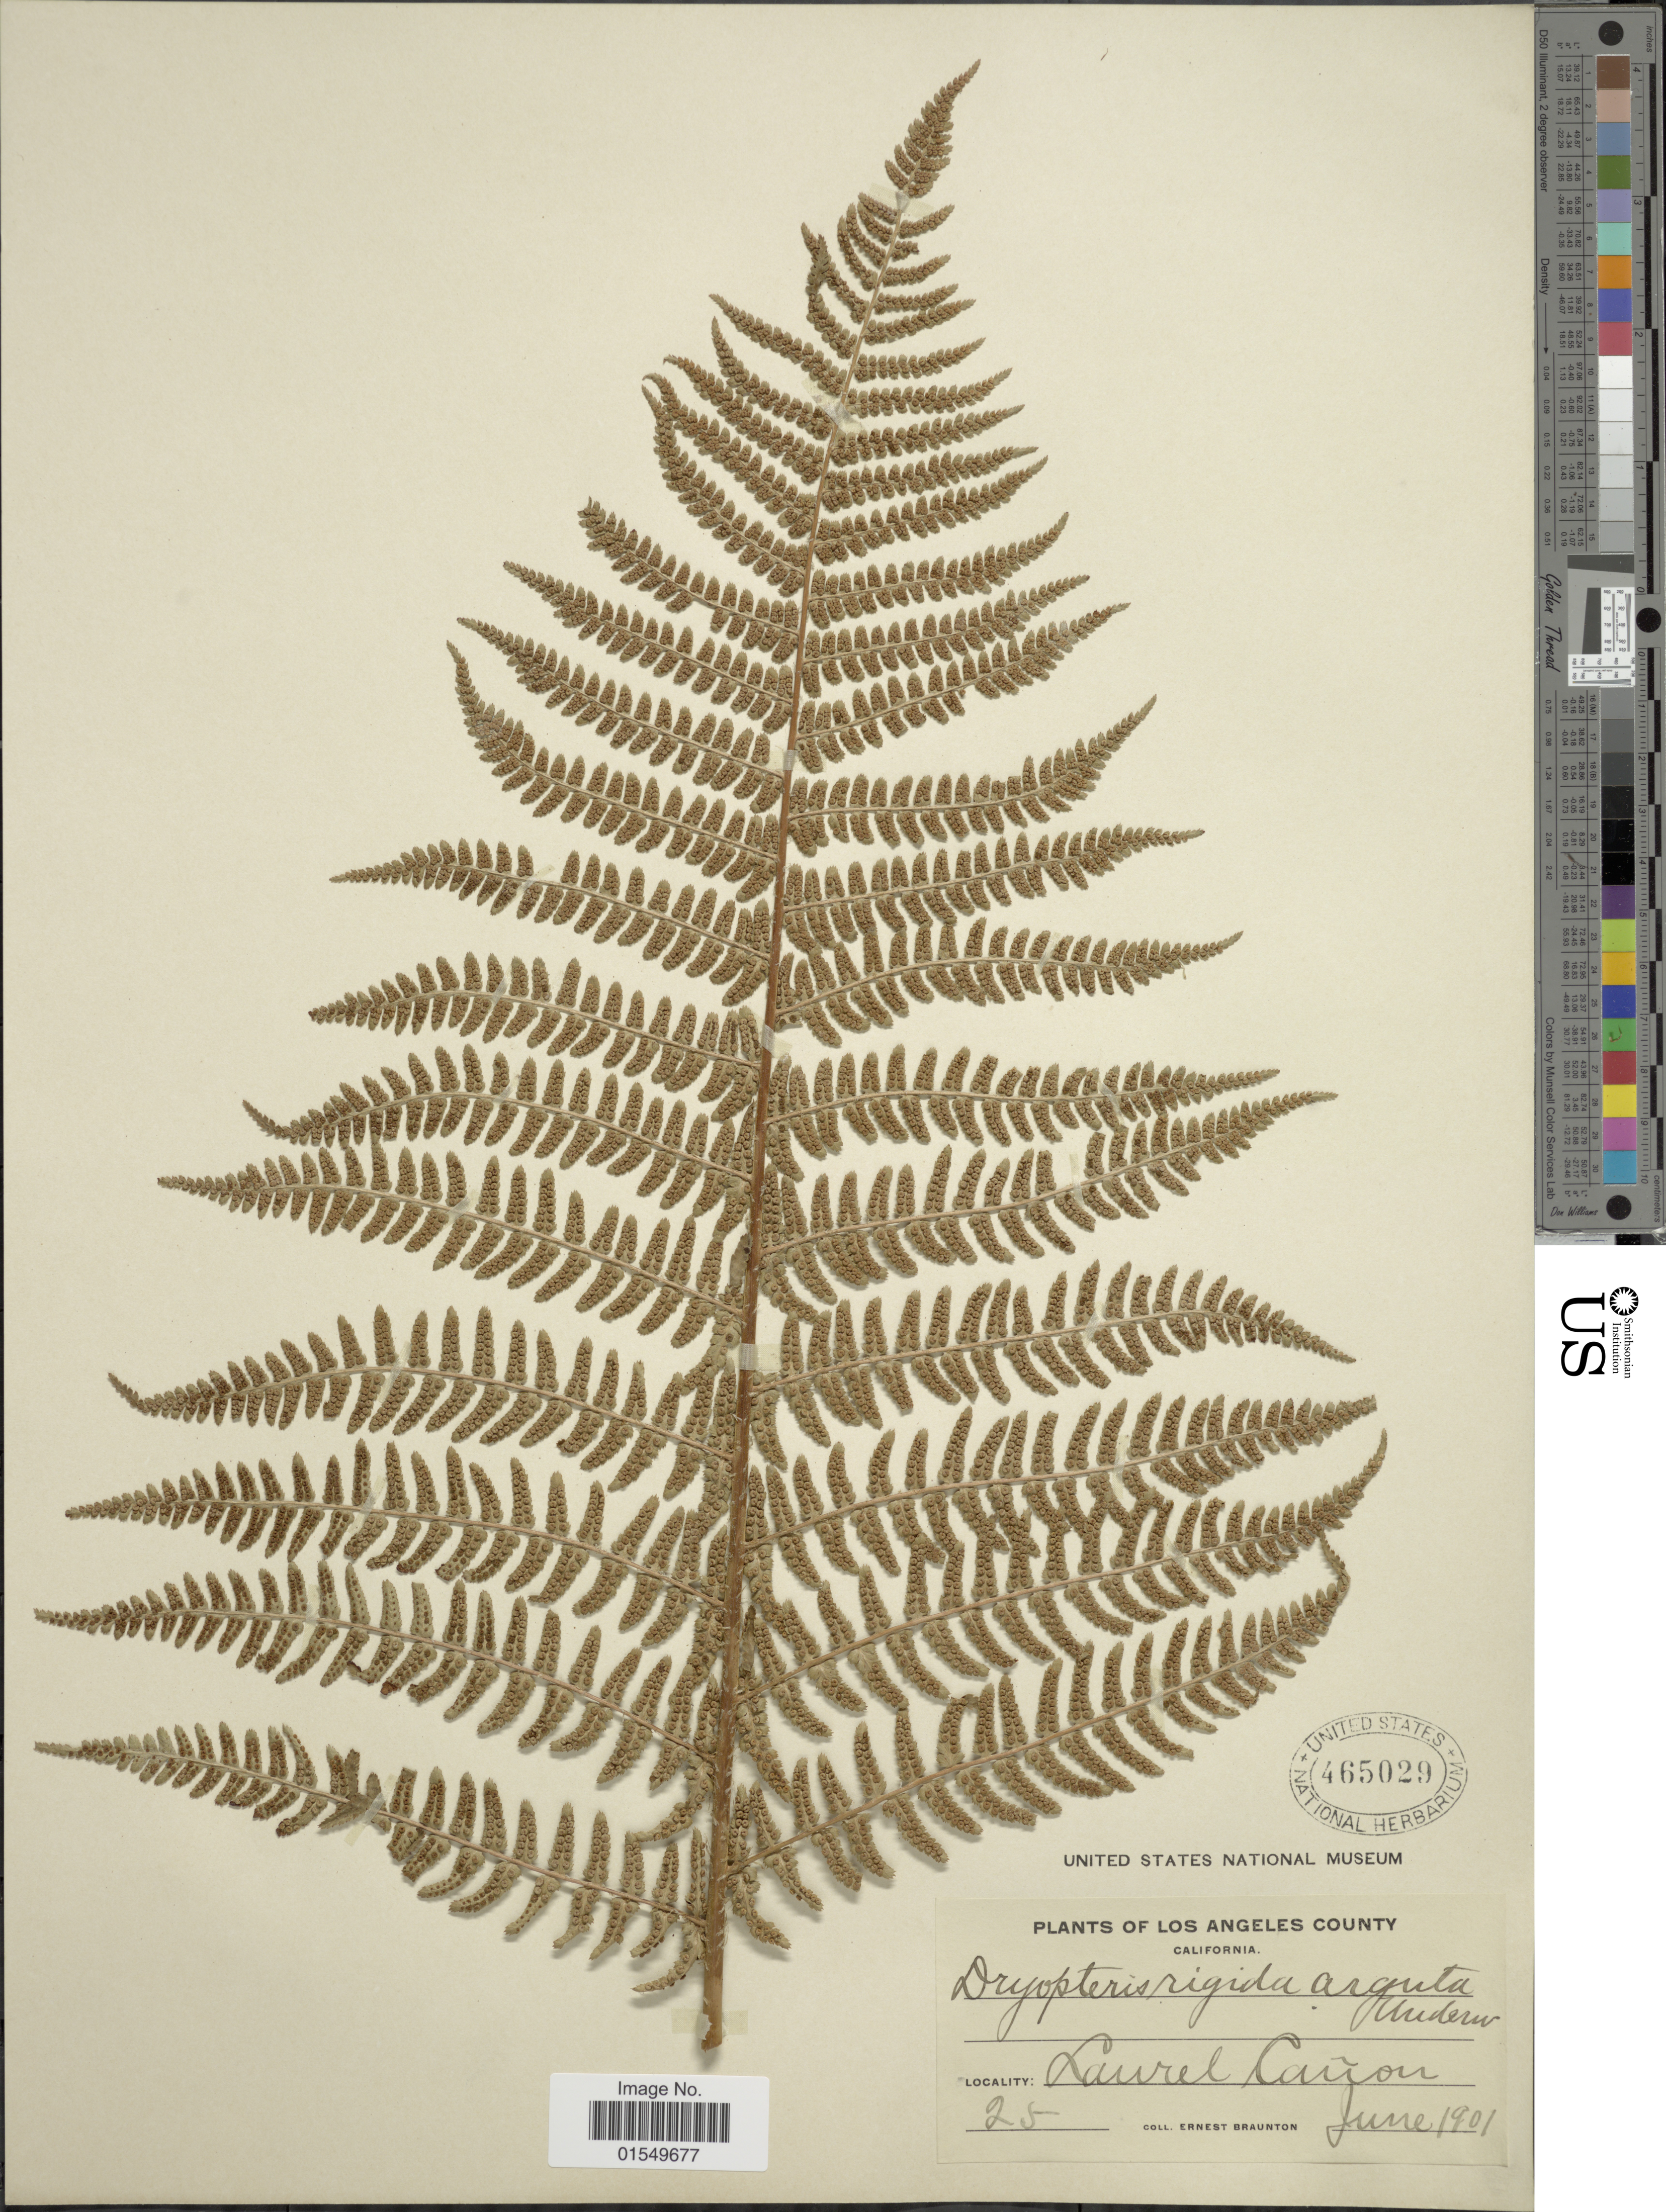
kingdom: Plantae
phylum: Tracheophyta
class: Polypodiopsida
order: Polypodiales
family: Dryopteridaceae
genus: Dryopteris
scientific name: Dryopteris arguta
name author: (Kaulf.) Maxon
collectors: E. Braunton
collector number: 25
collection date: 1901-06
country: United States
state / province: California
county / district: Los Angeles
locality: Los Angeles County, Laurel Canon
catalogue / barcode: US 465029